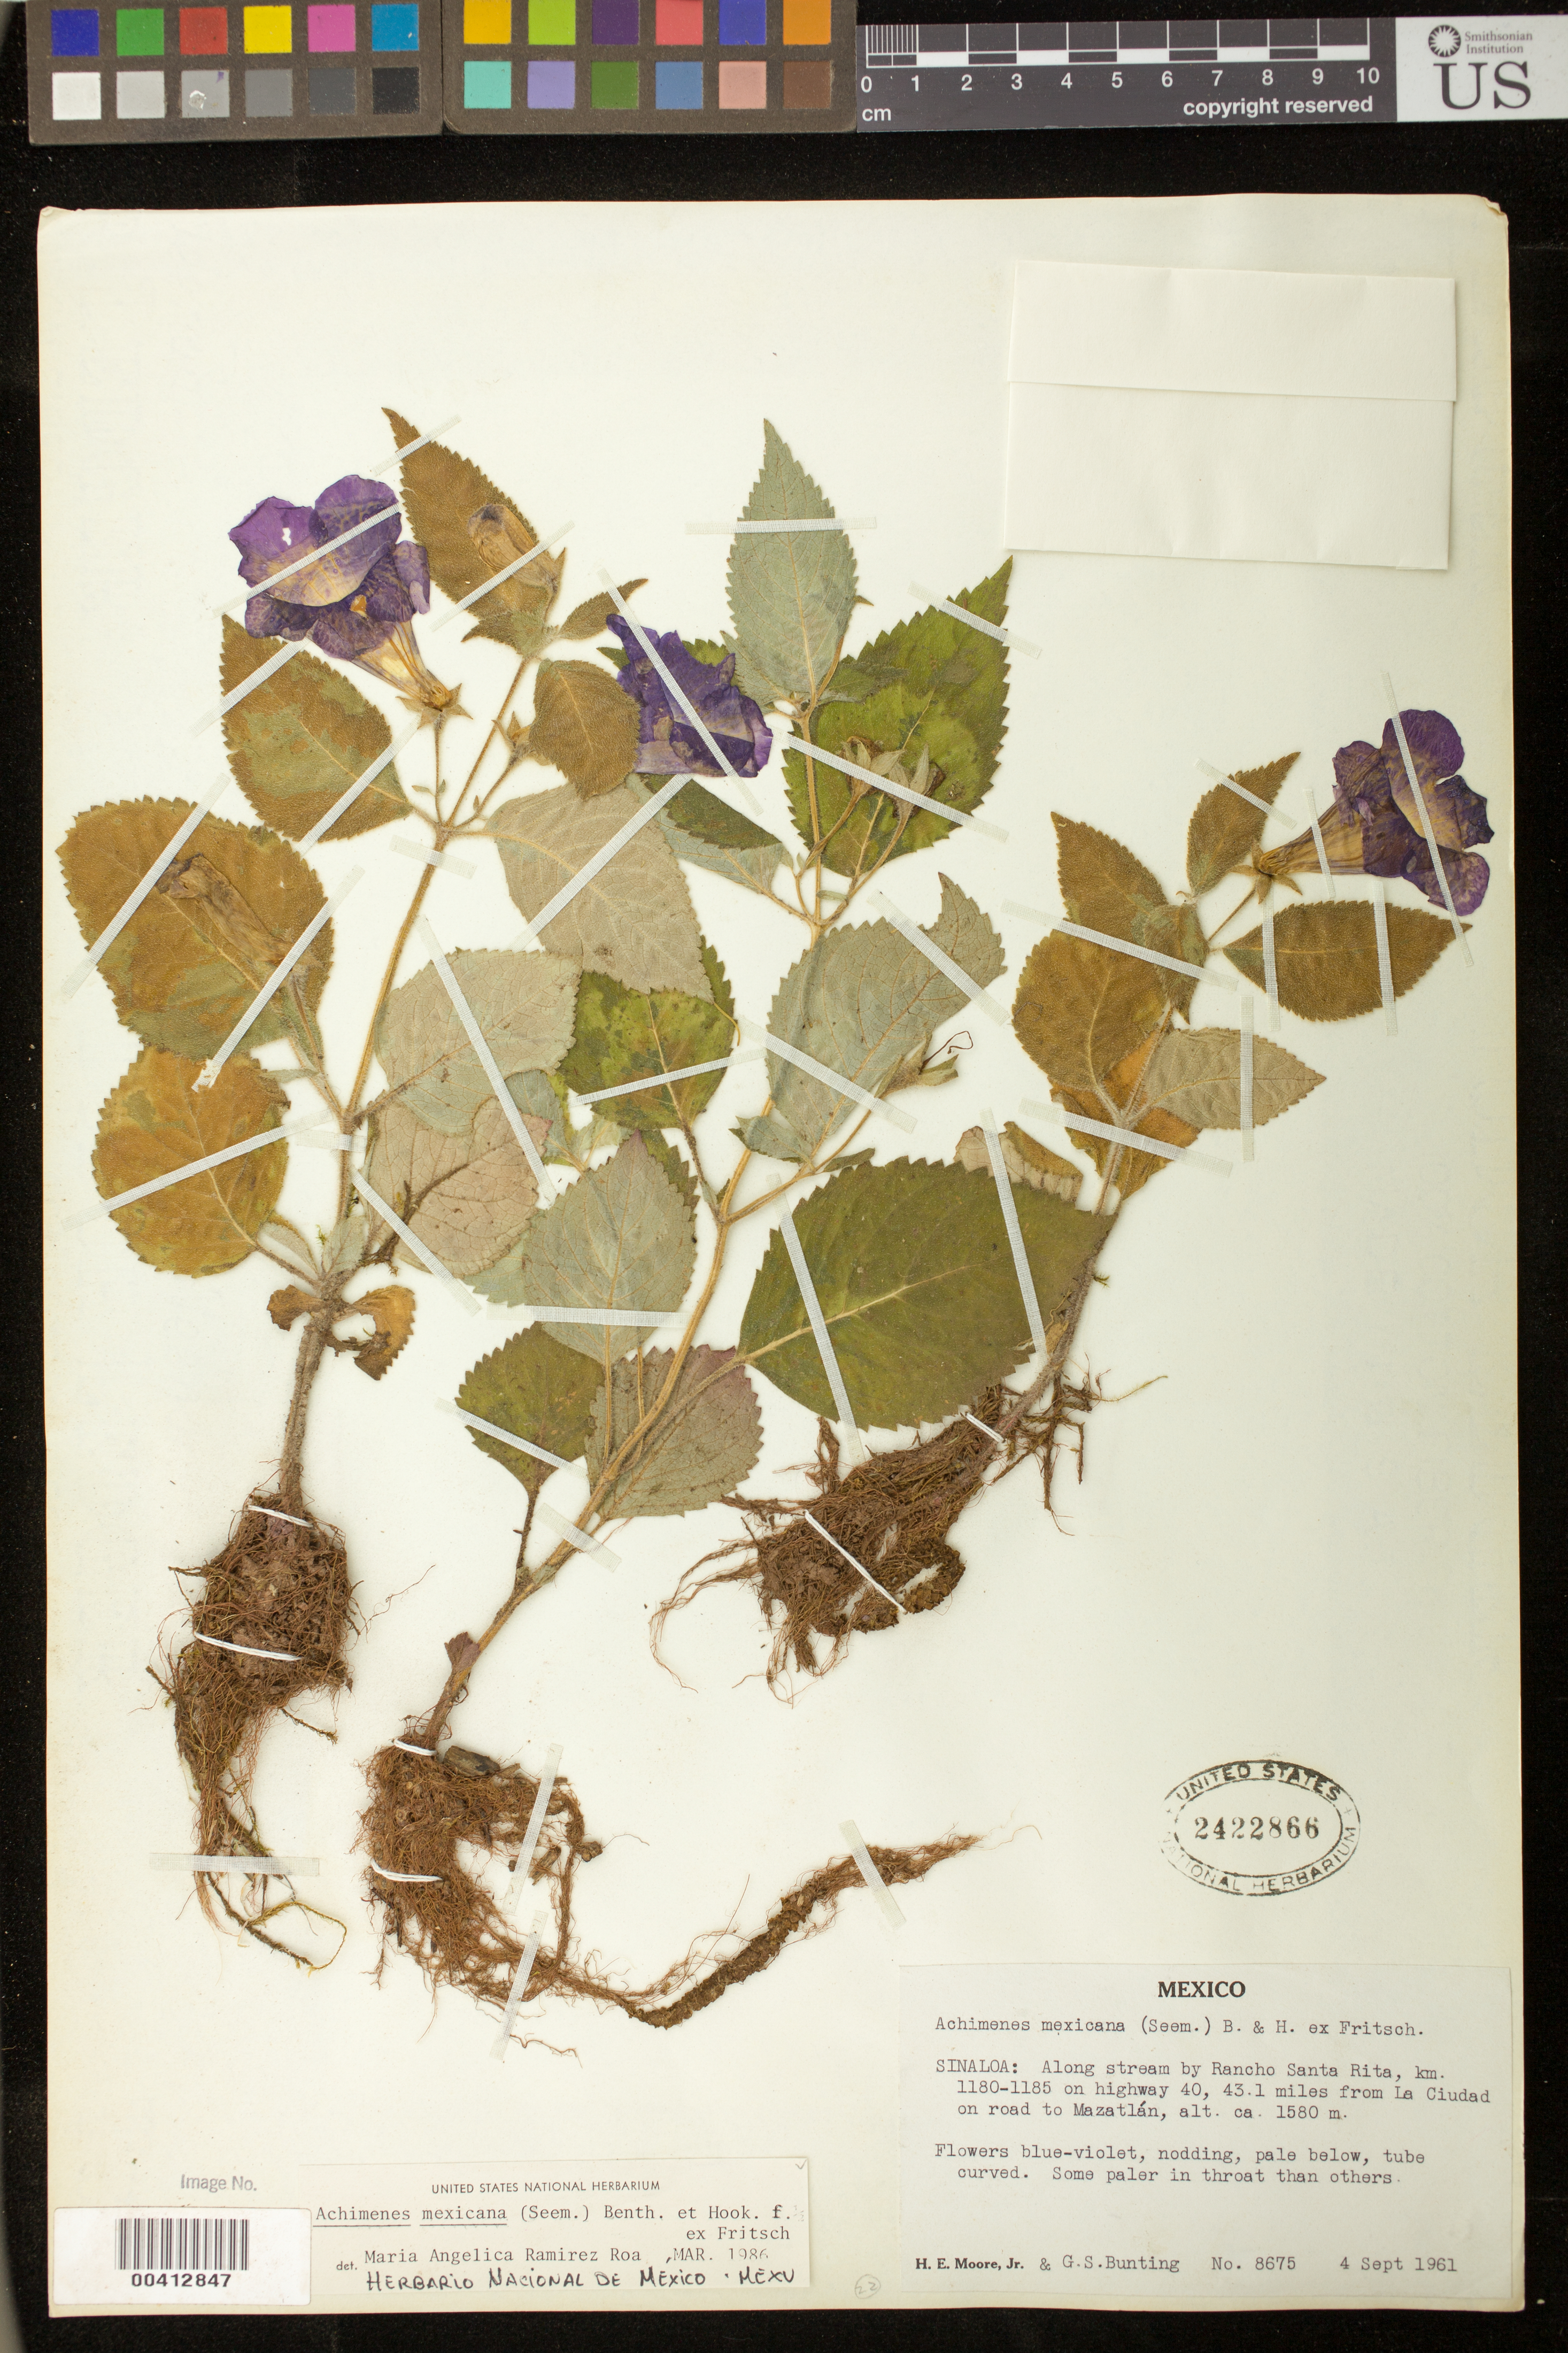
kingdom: Plantae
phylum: Tracheophyta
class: Magnoliopsida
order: Lamiales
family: Gesneriaceae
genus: Achimenes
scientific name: Achimenes mexicana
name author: (Seem.) Benth. & Hook. f. ex Fritsch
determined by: Skog, Laurence E.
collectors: H. E. Moore & G. S. Bunting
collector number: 8675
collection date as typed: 04 Sep 1961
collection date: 1961-09-04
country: Mexico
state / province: Sinaloa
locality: Rancho Santa Rita, km. 1180-1185 on highway 40, 43.1 miles from La Ciudad on road to Mazatlán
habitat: Along stream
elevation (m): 1580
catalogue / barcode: US 2422866